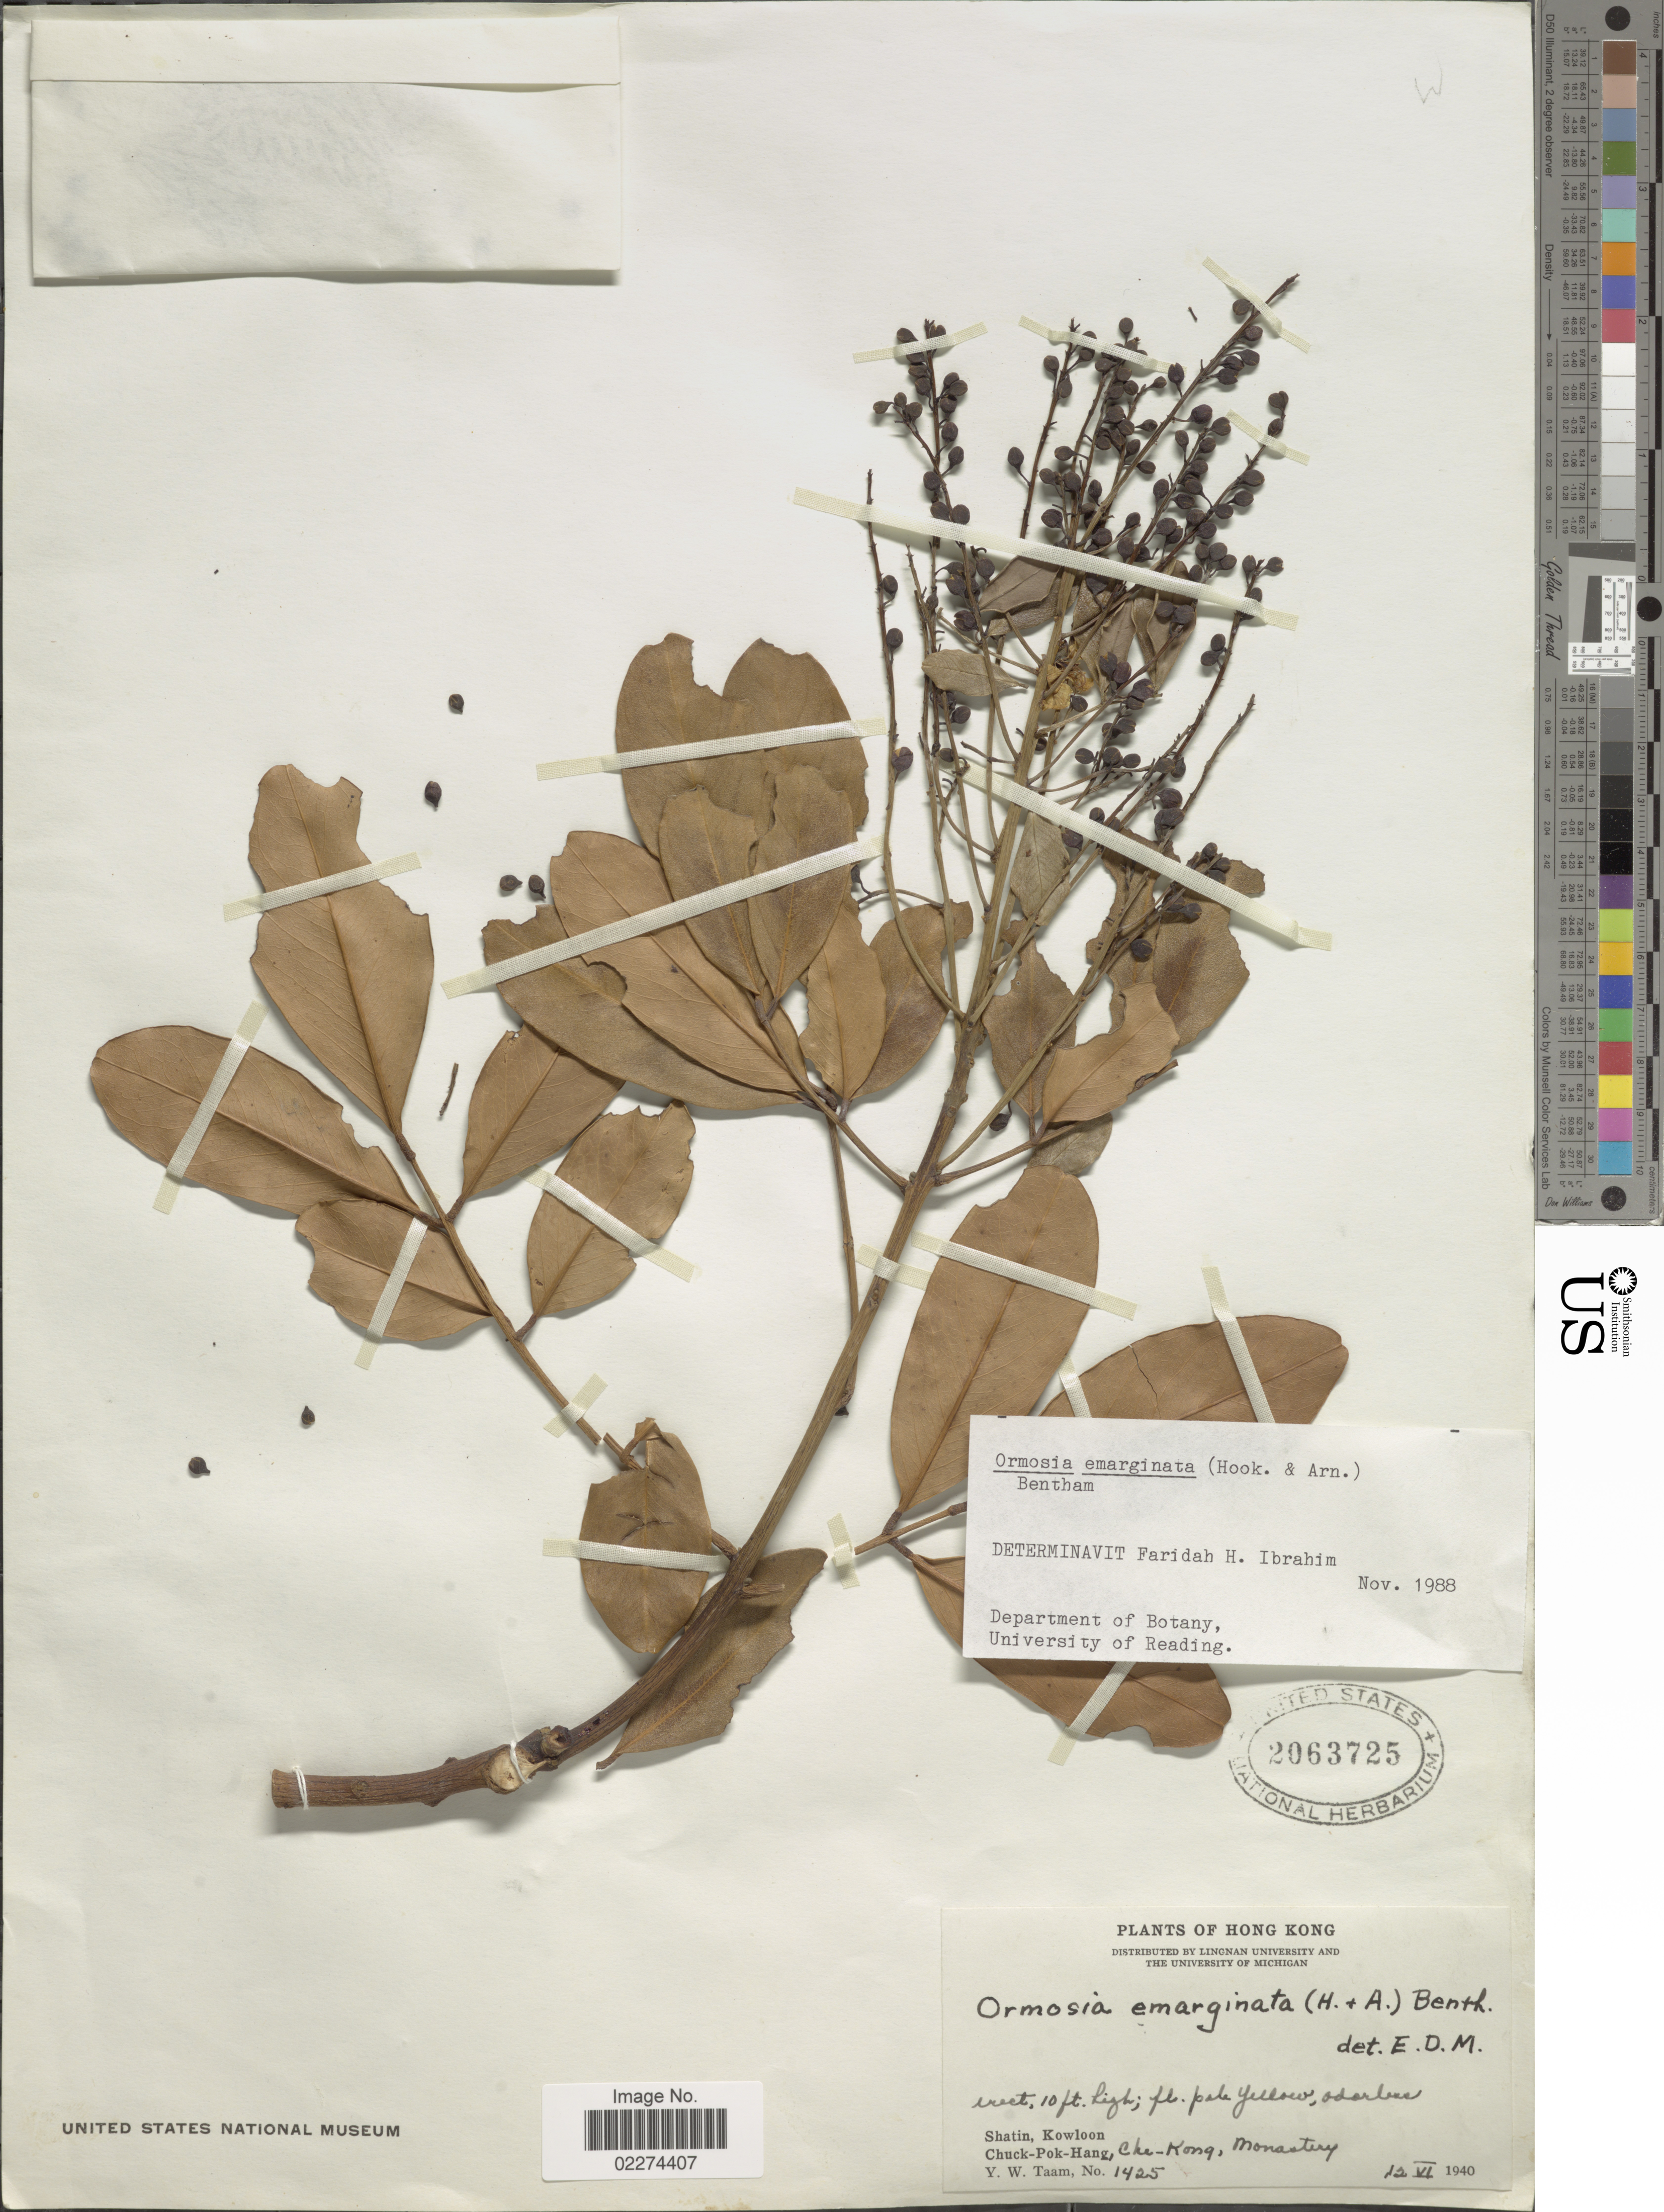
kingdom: Plantae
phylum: Tracheophyta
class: Magnoliopsida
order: Fabales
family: Fabaceae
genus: Ormosia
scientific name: Ormosia emarginata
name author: (Hook. & Arn.) Benth.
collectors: Y. W. Taam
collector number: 1425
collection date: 1940-06-12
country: China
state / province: Hong Kong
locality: Hong Kong, Shatin, Kowloon, Chuck-Pok-Hang, Che-Kong, Monastry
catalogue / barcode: US 2063725